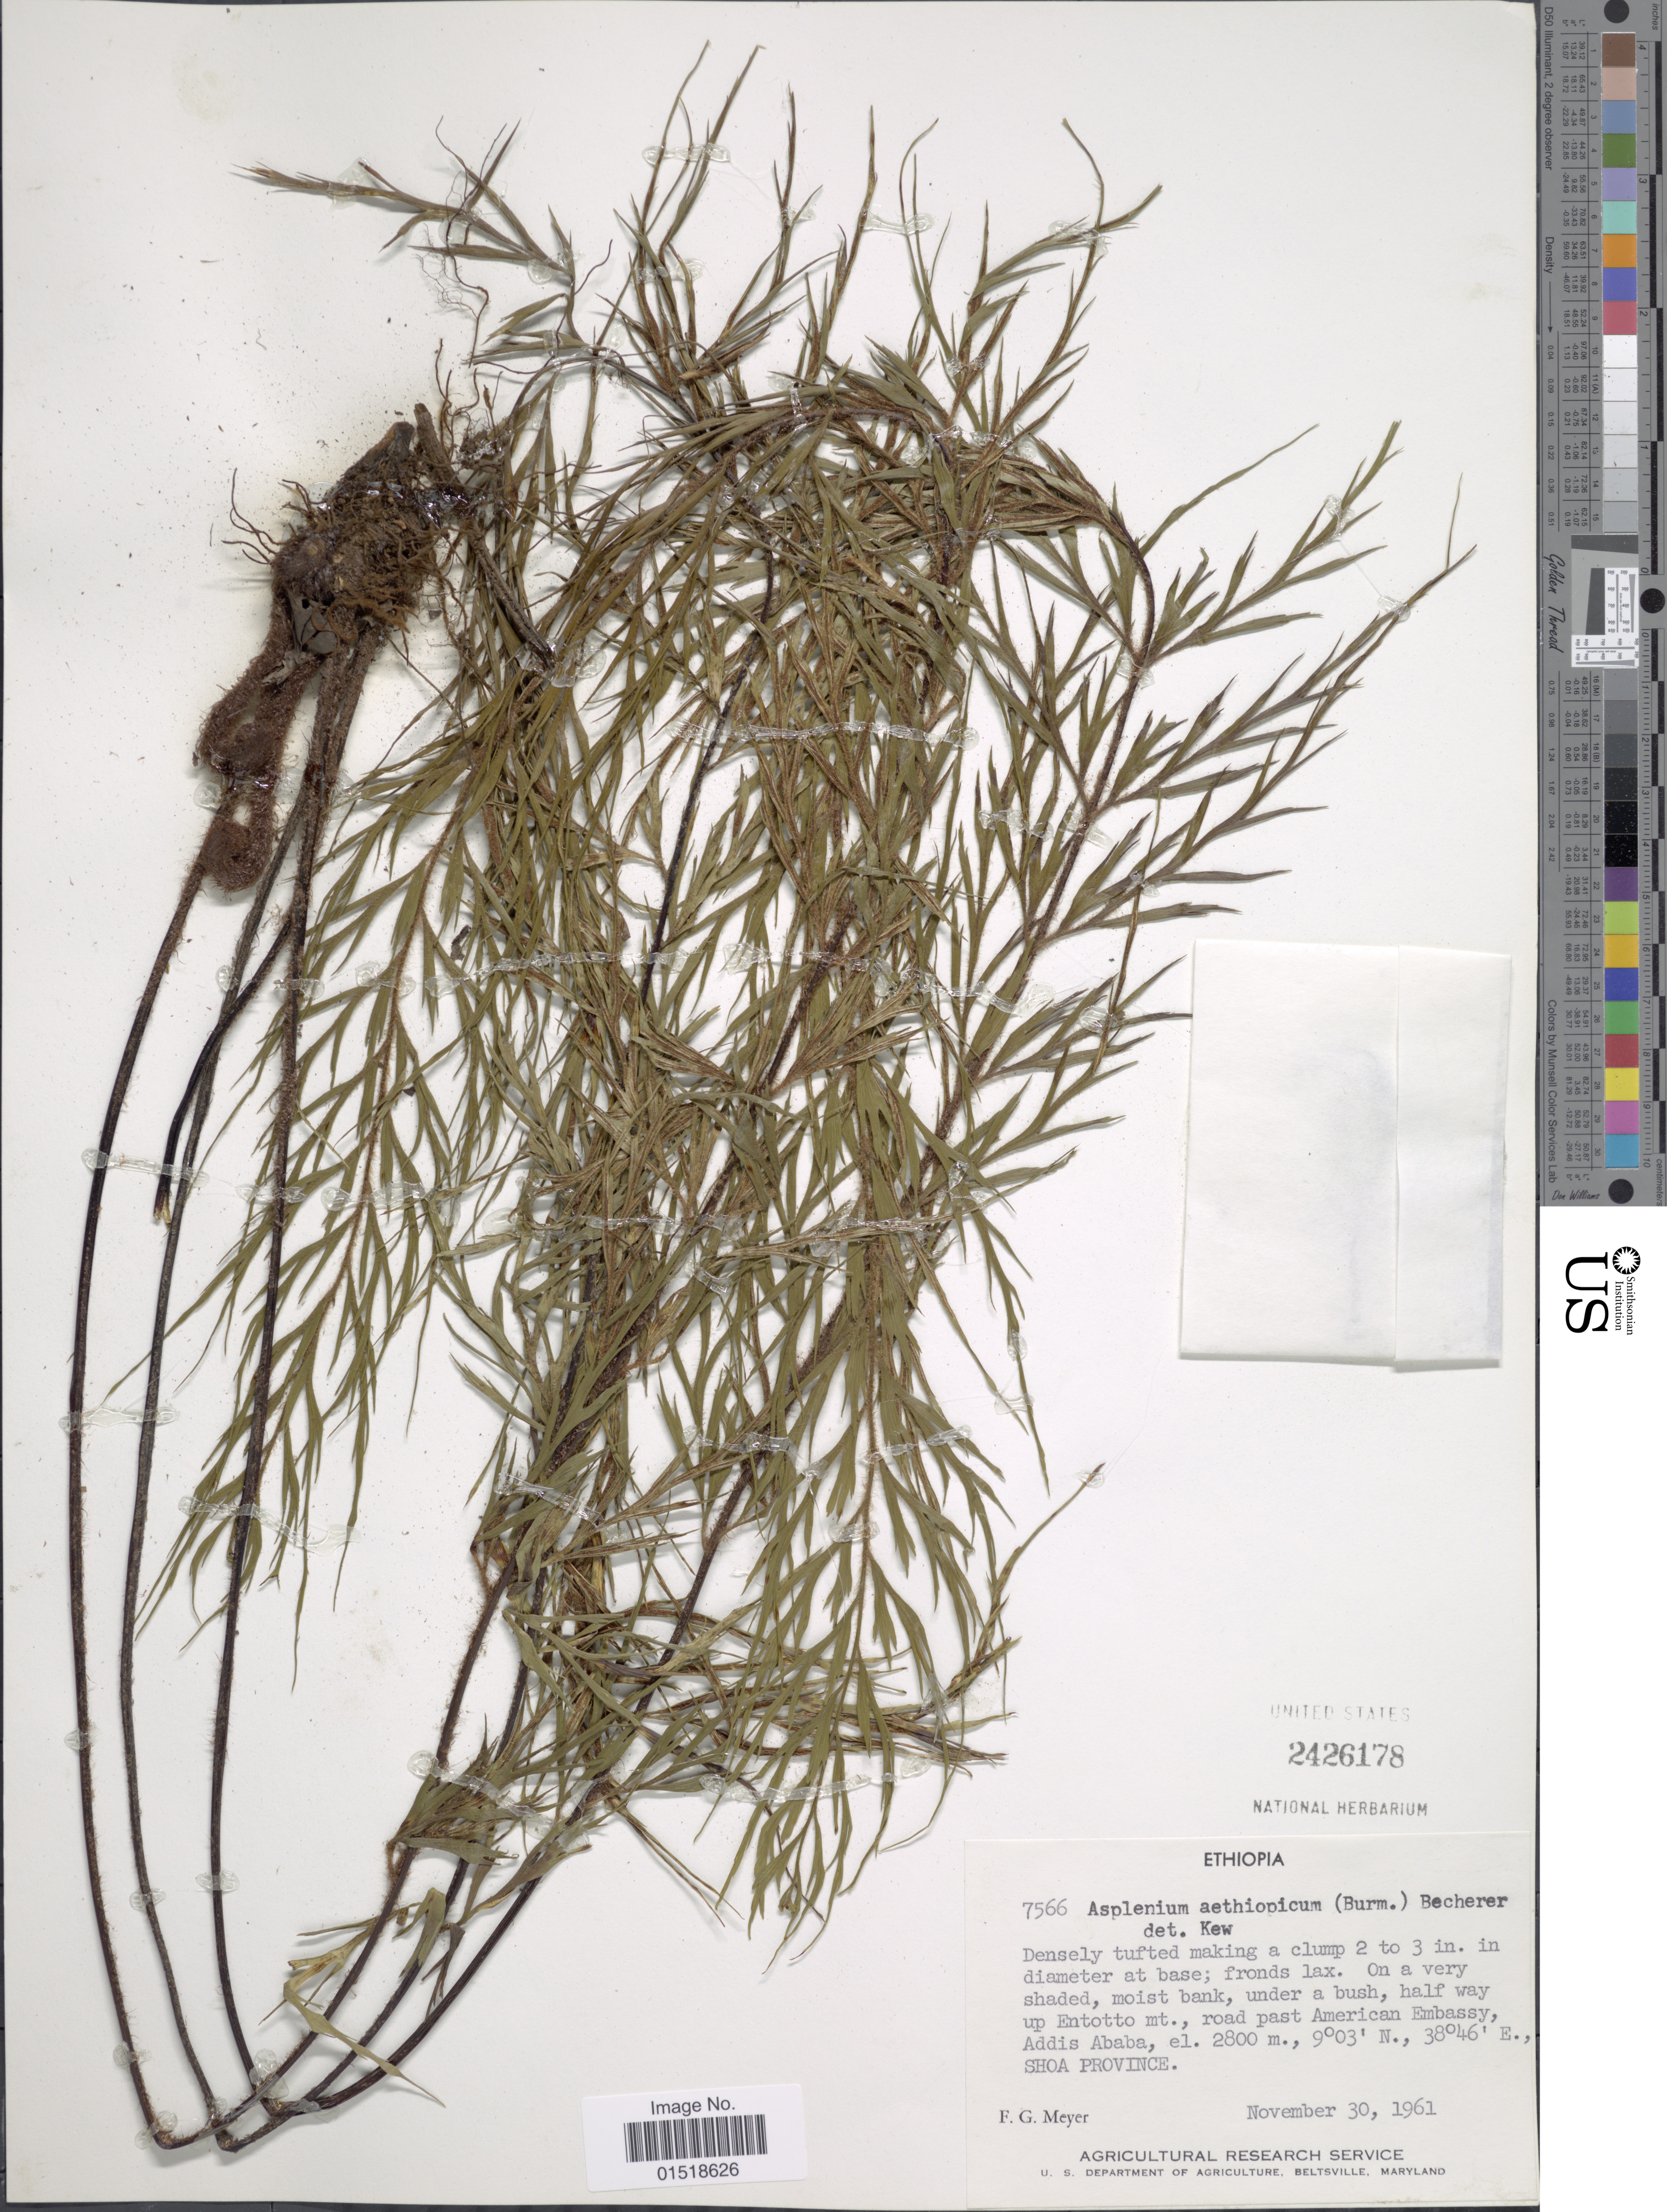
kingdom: Plantae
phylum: Tracheophyta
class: Polypodiopsida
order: Polypodiales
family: Aspleniaceae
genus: Asplenium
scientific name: Asplenium aethiopicum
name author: (Burm. f.) Bech.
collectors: F. G. Meyer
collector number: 7566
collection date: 1961-11-30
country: Ethiopia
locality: Half way up Entotto mt., road past American Embassy, Addis Ababa, Shoa Province.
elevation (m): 2800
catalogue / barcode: US 2426178